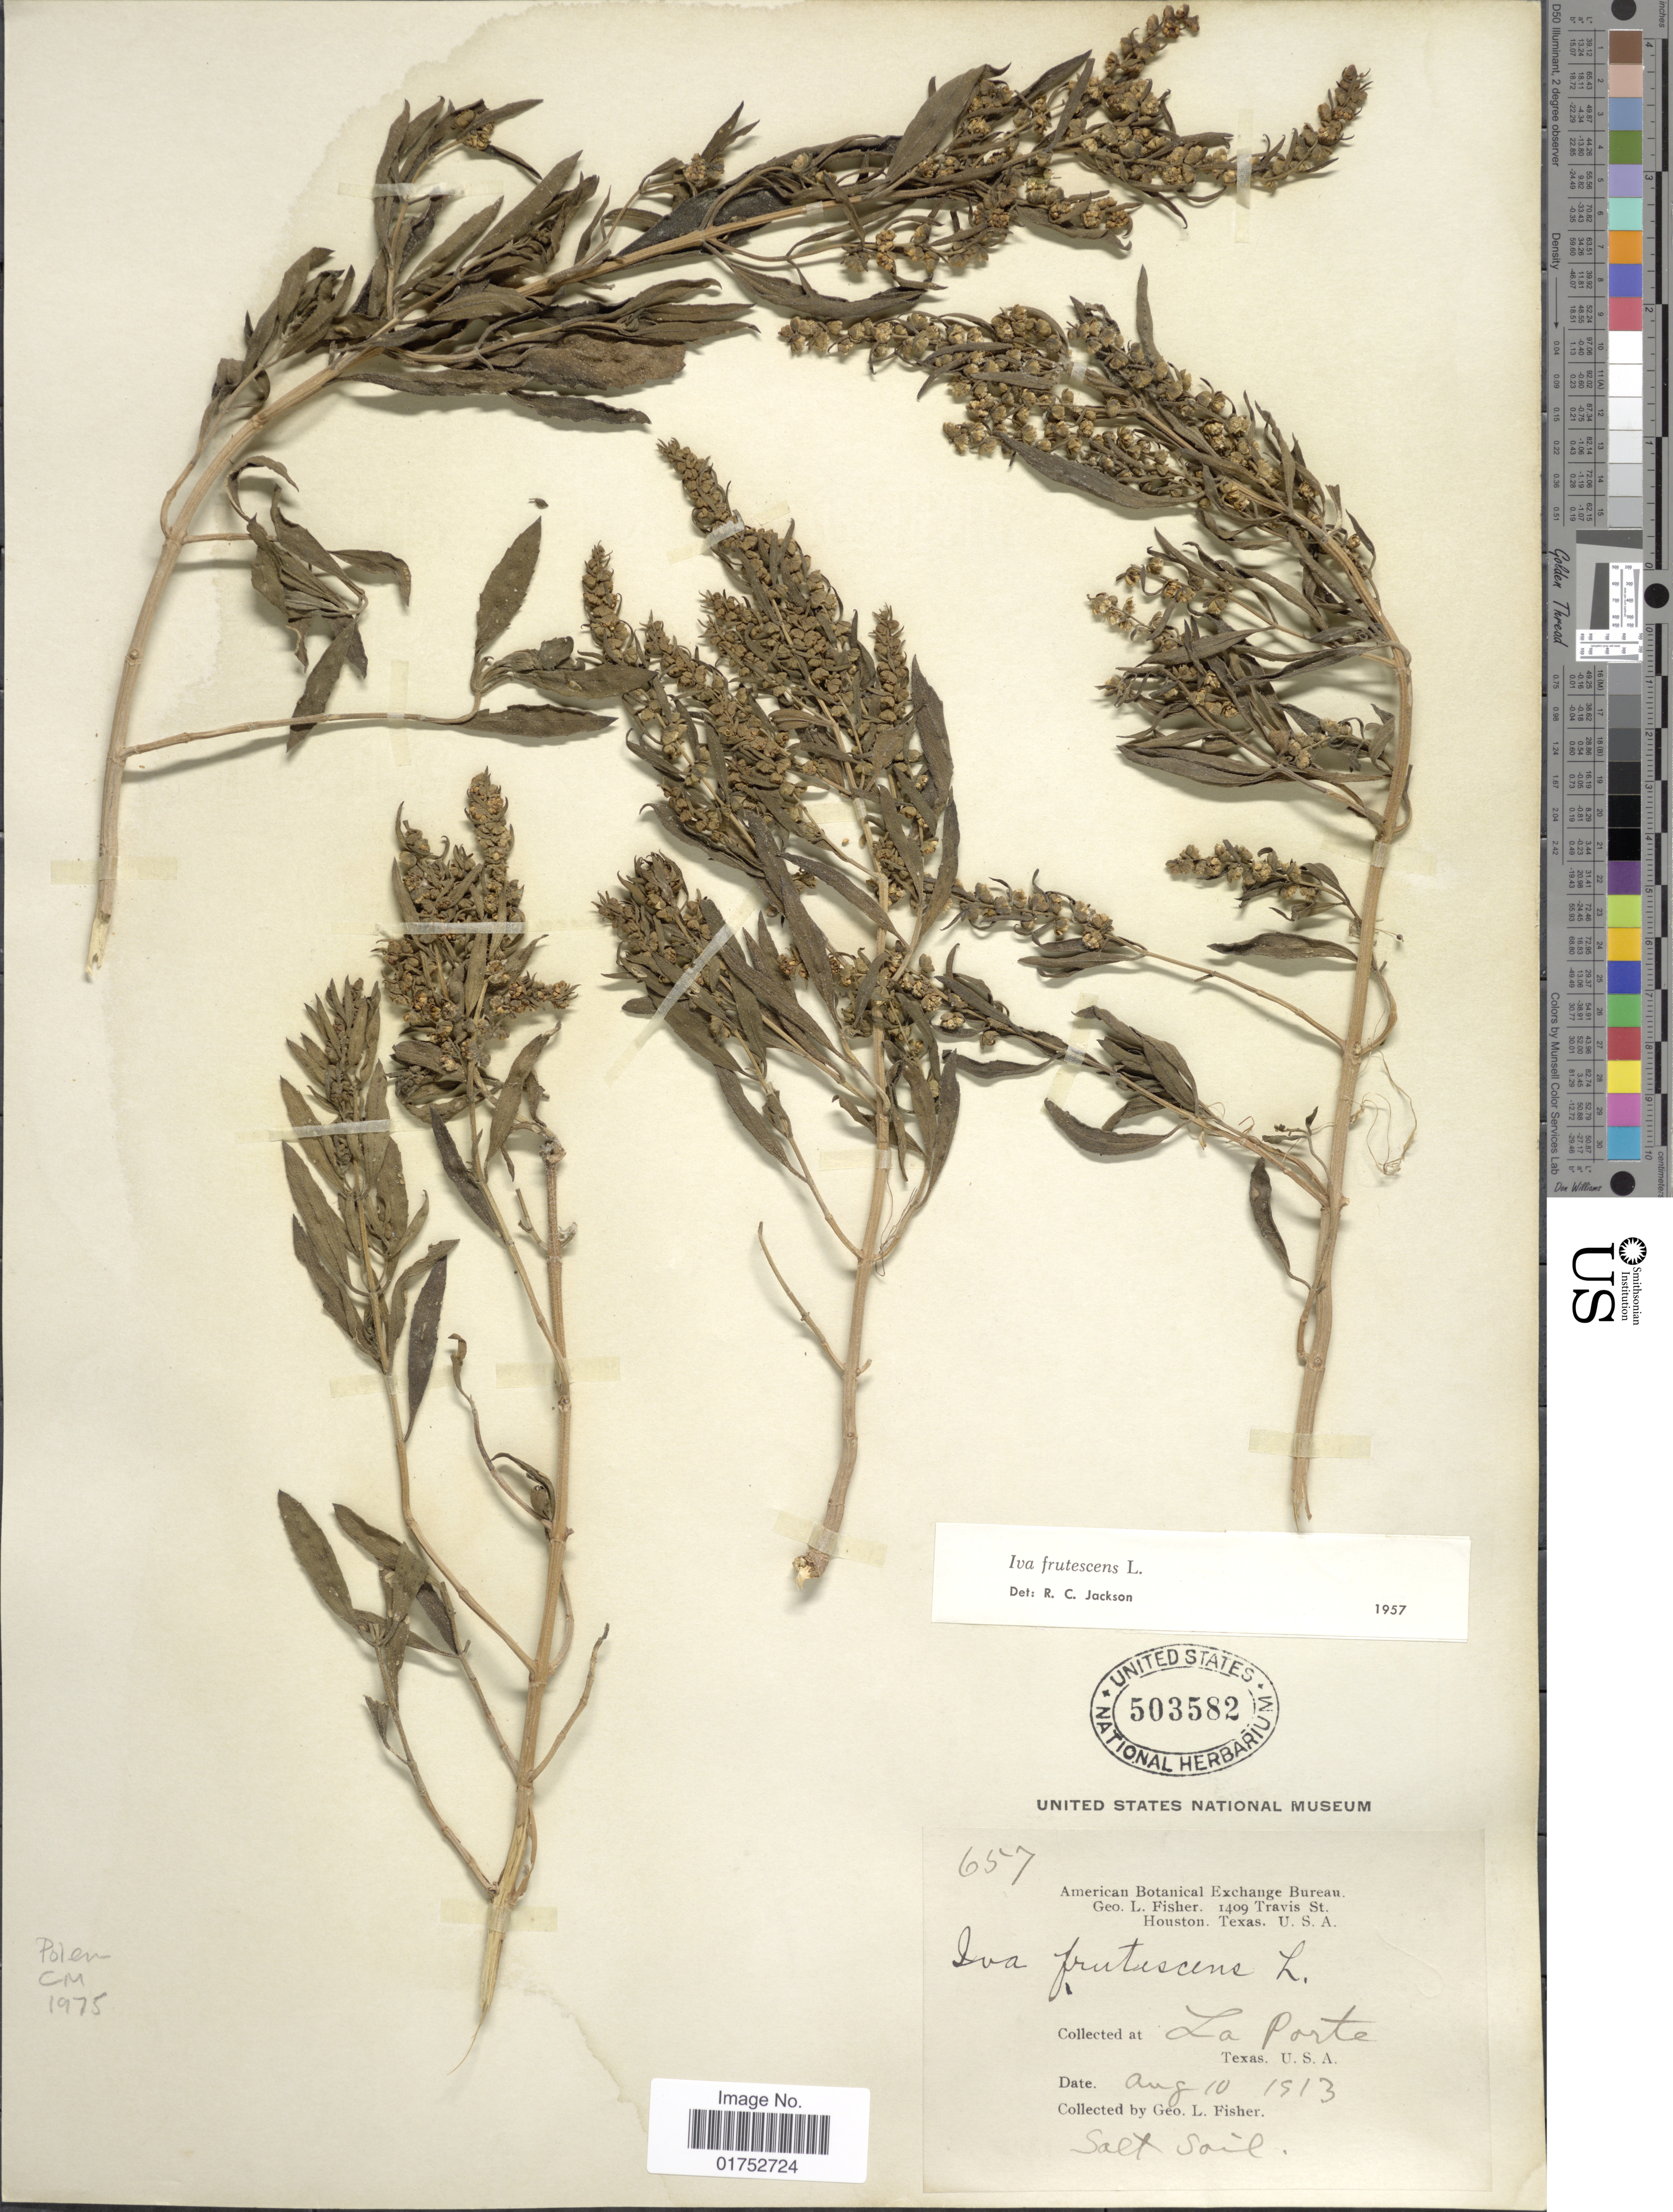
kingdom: Plantae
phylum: Tracheophyta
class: Magnoliopsida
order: Asterales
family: Asteraceae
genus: Iva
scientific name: Iva frutescens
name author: L.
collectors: G. L. Fisher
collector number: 657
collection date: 1913-08-10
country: United States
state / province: Texas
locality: La Porte, U.S.A.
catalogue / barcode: US 503582